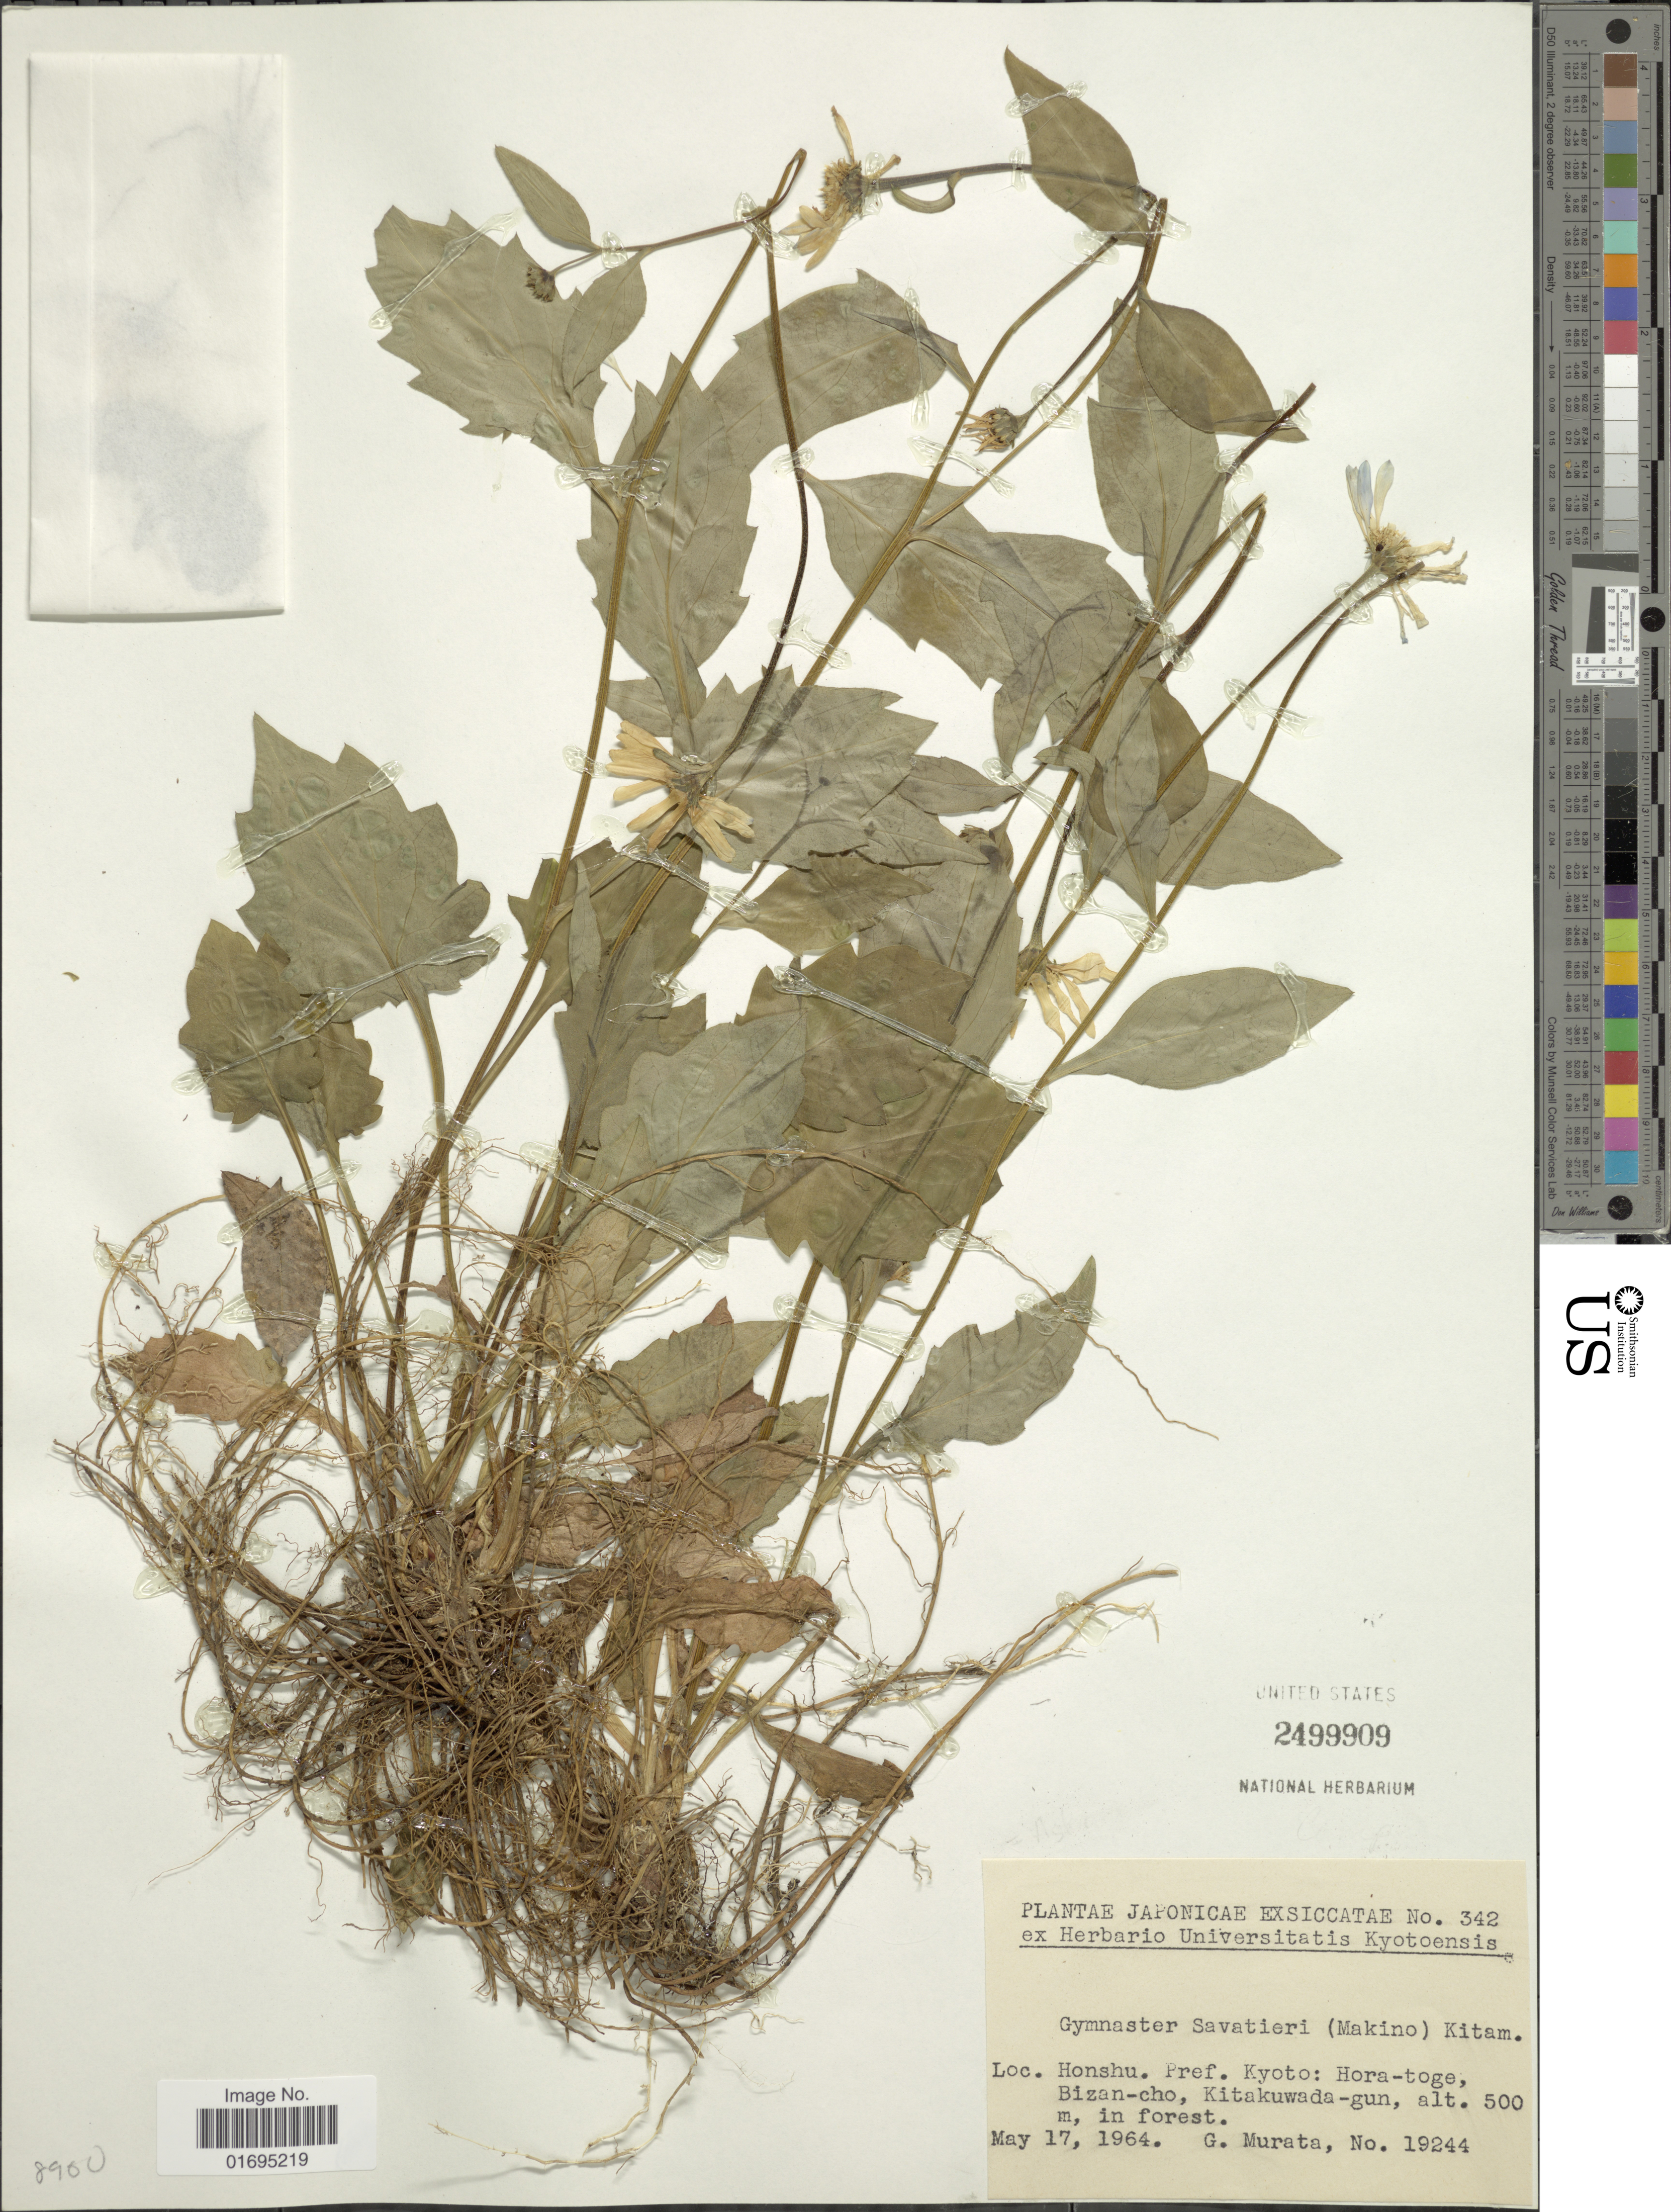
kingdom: Plantae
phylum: Tracheophyta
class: Magnoliopsida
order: Asterales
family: Asteraceae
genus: Miyamayomena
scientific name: Miyamayomena savatieri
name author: (Makino) Kitam.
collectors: G. Murata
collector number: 19244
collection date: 1964-05-17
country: Japan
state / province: Kyoto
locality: Honshu. Pref. Kyoto: Hora-toge, Bizan-chi, Kitakuwada-gun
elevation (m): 500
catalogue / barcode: US 2499909